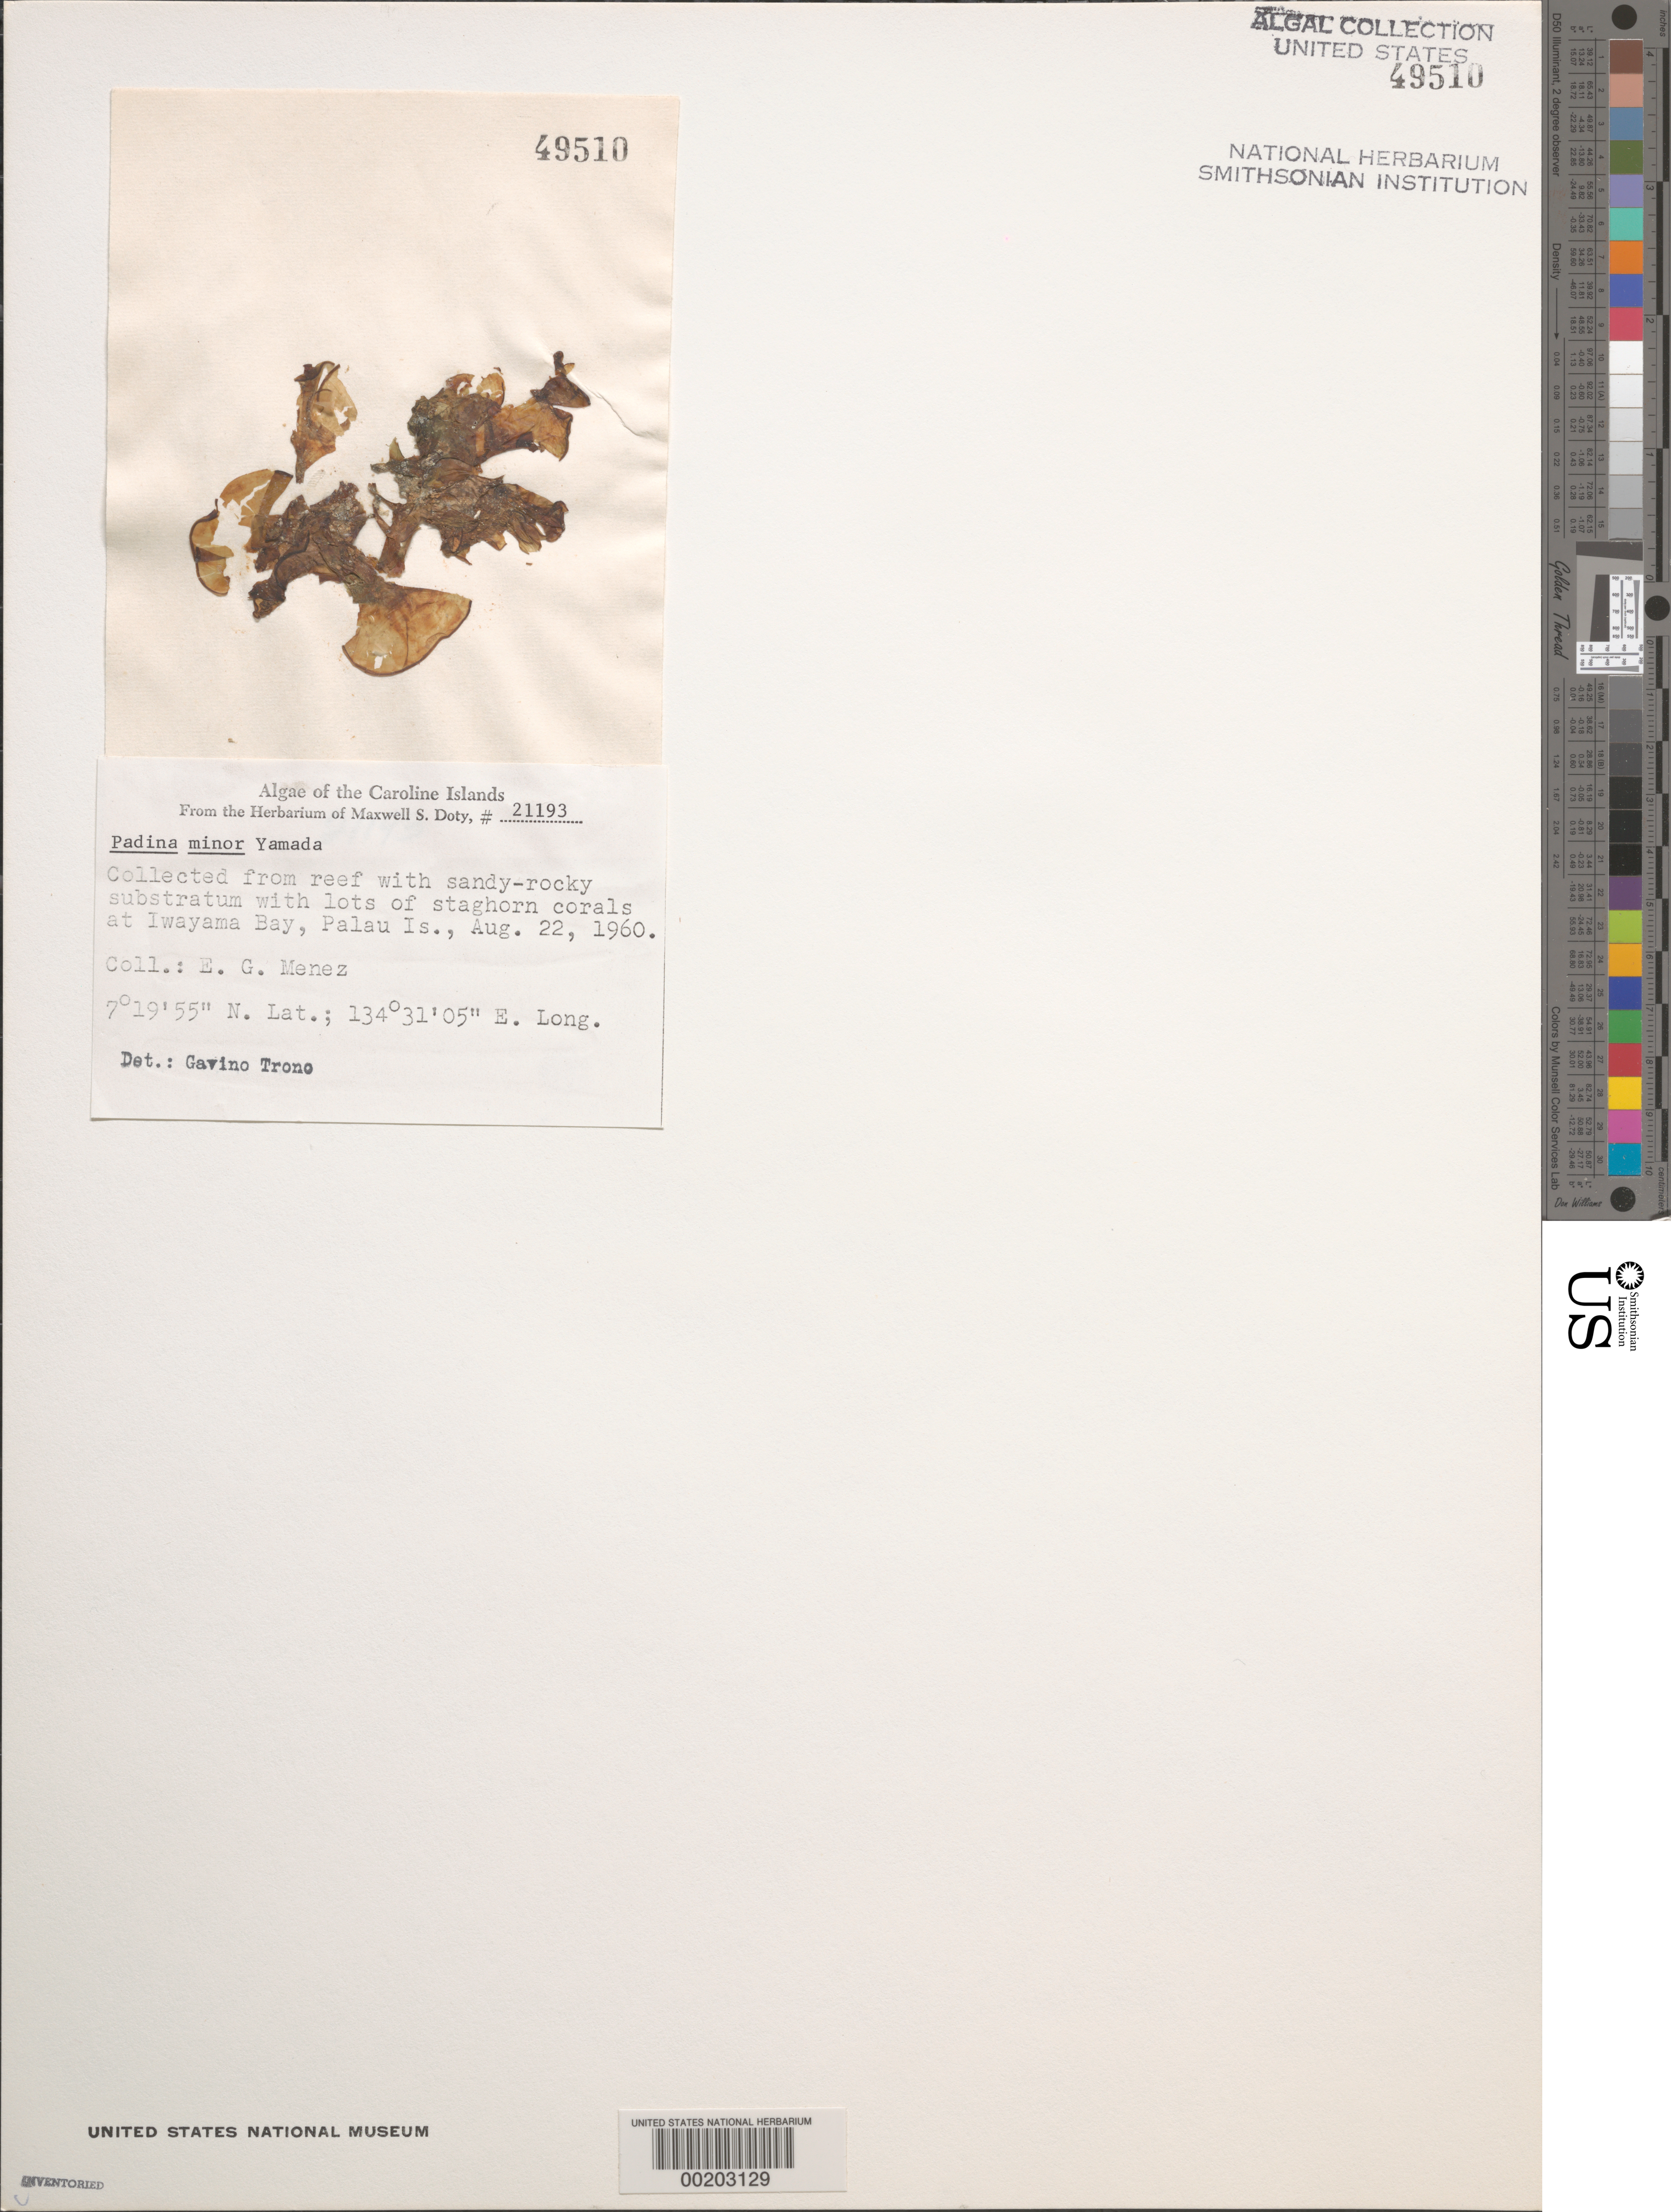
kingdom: Chromista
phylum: Ochrophyta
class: Phaeophyceae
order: Dictyotales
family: Dictyotaceae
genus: Padina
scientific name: Padina minor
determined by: Trono, Gavino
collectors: Meñez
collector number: MSD 21193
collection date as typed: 22 Aug 1960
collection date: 1960-08-22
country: Palau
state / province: Koror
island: Oreor (Koror)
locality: Iwayama Bay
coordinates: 7 19' 55" N, 134 31' 05" E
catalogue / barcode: US 49510